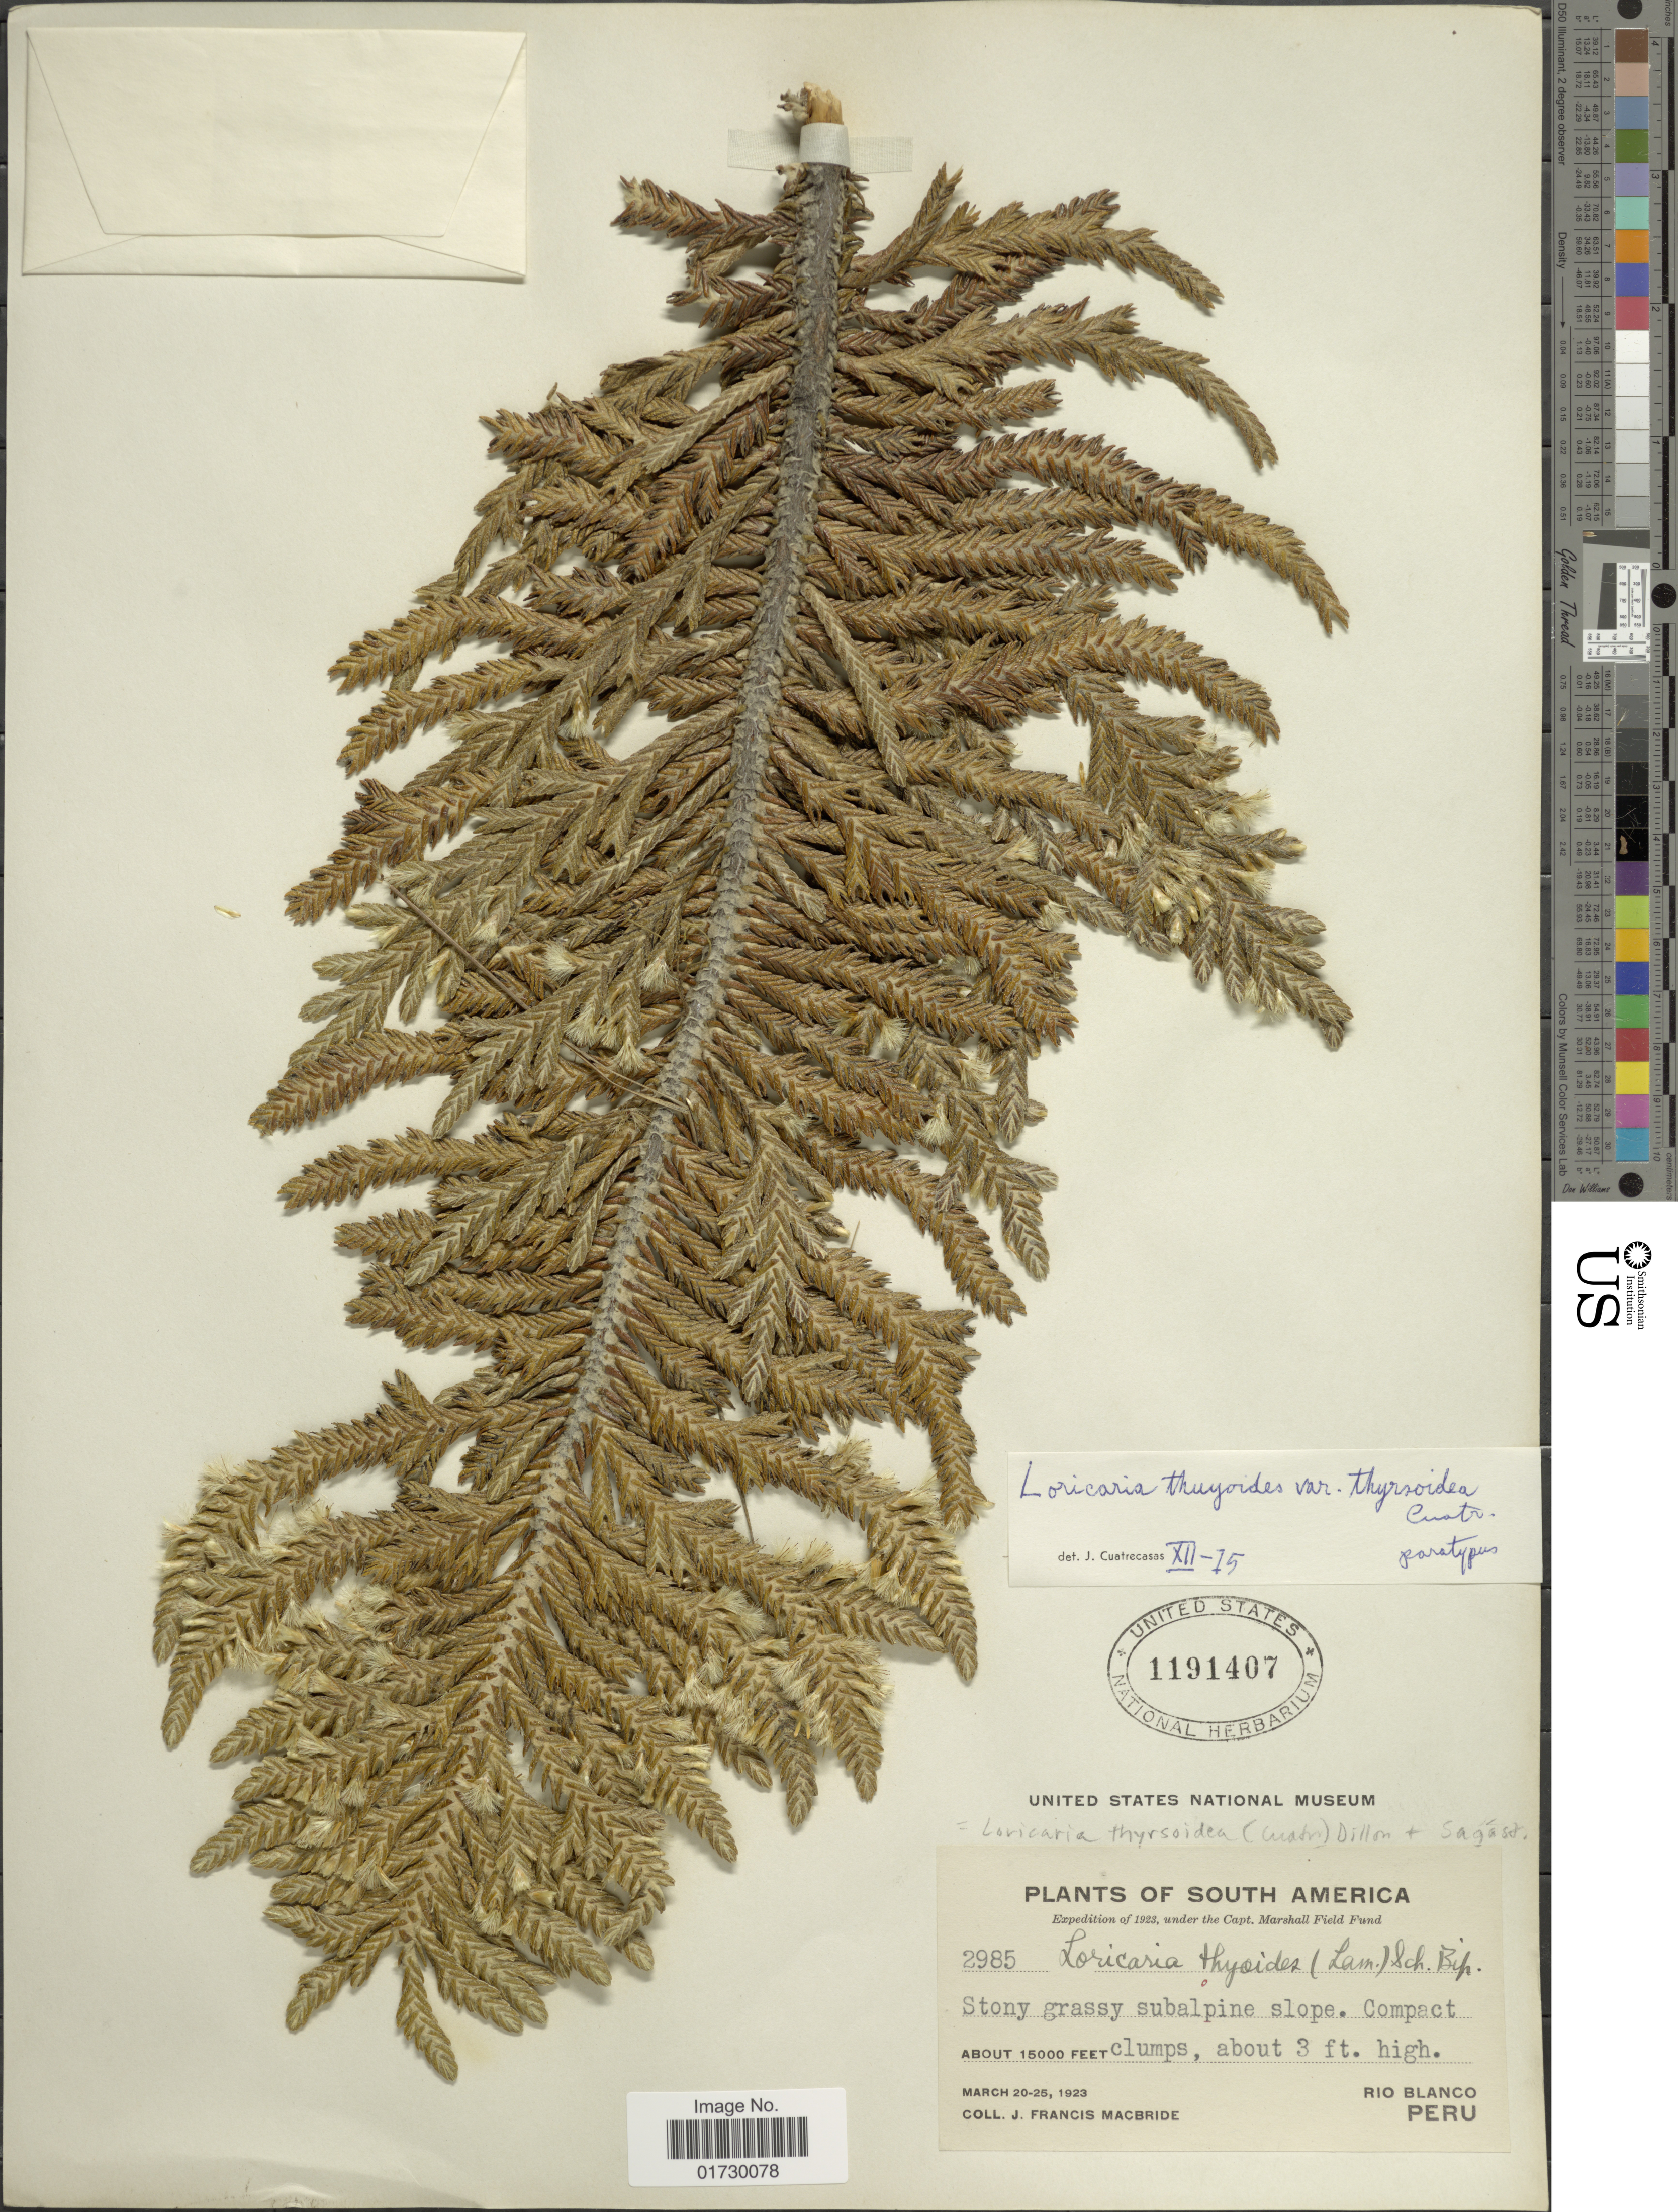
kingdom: Plantae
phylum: Tracheophyta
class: Magnoliopsida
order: Asterales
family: Asteraceae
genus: Loricaria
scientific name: Loricaria thyrsoidea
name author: (Cuatrec.) M.O. Dillon & Sagást.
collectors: J. F. Macbride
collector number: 2985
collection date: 1923-03-20/1923-03-25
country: Peru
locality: Rio Blancam, Peru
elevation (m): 4572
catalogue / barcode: US 1191407